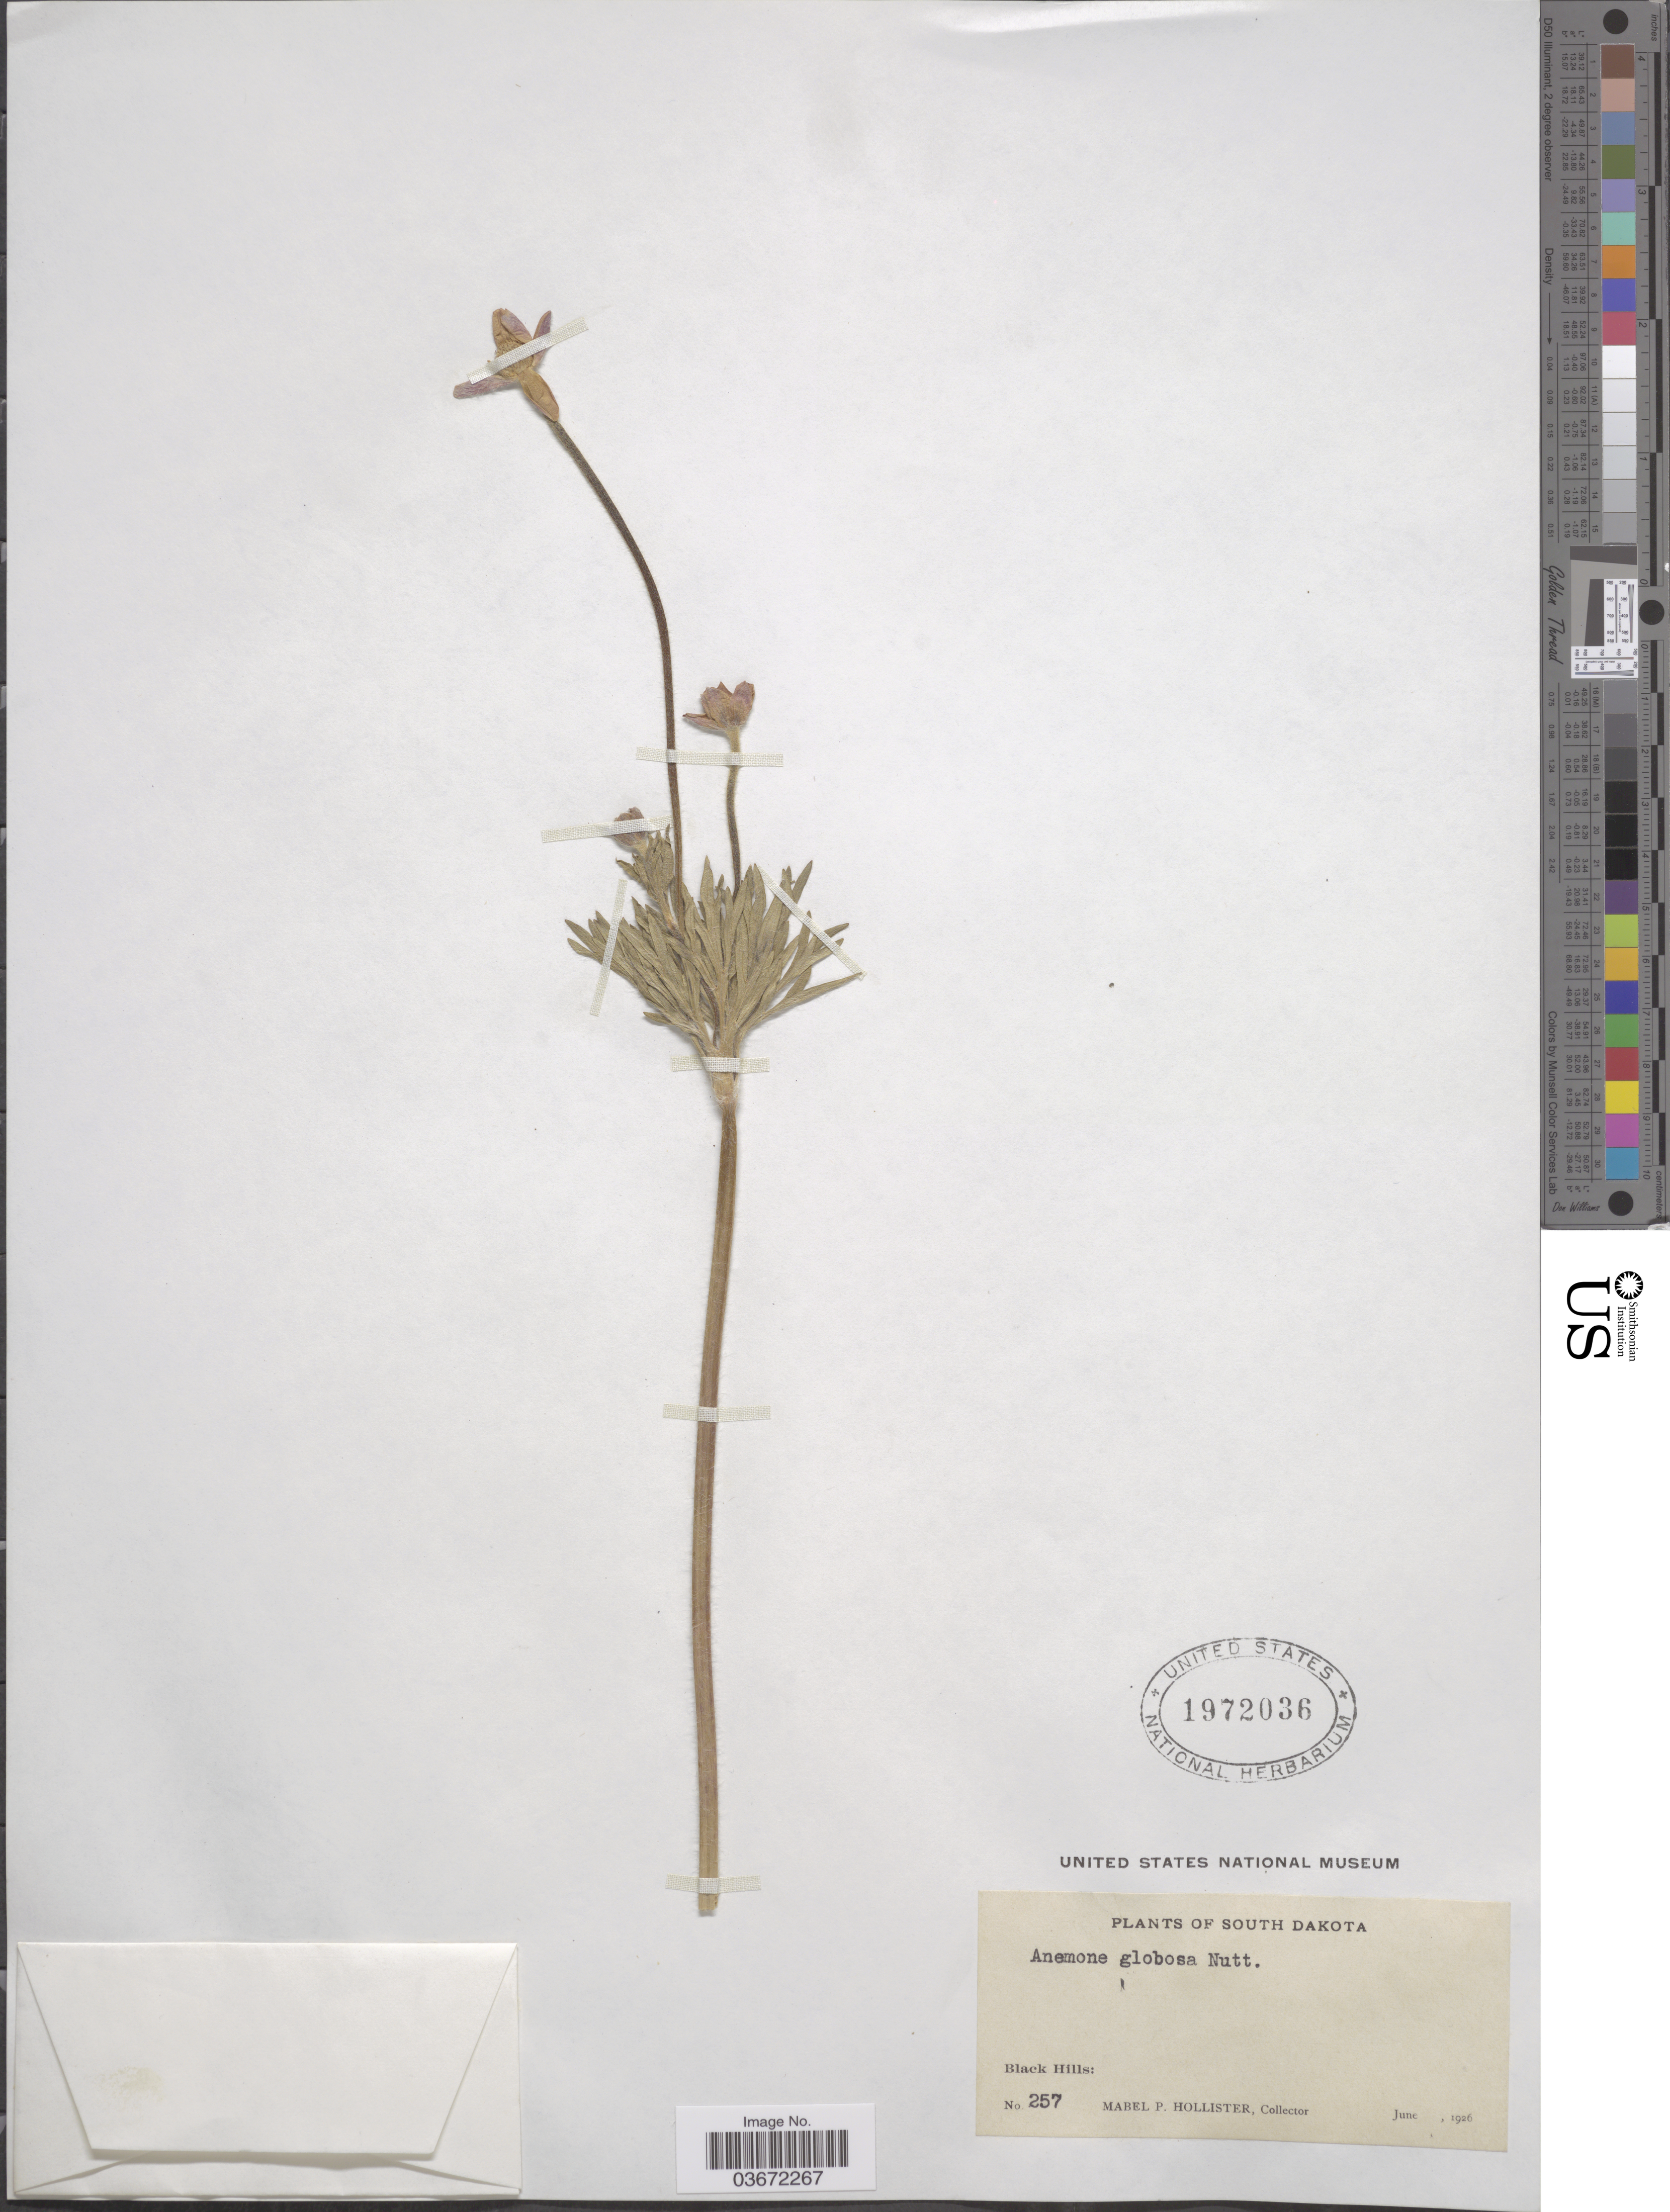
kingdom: Plantae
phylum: Tracheophyta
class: Magnoliopsida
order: Ranunculales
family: Ranunculaceae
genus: Anemone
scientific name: Anemone globosa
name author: (Torr. & A. Gray) Nutt. ex A. Heller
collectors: M. Hollister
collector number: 257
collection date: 1926-06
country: United States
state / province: South Dakota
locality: Black Hills.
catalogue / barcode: US 1972036